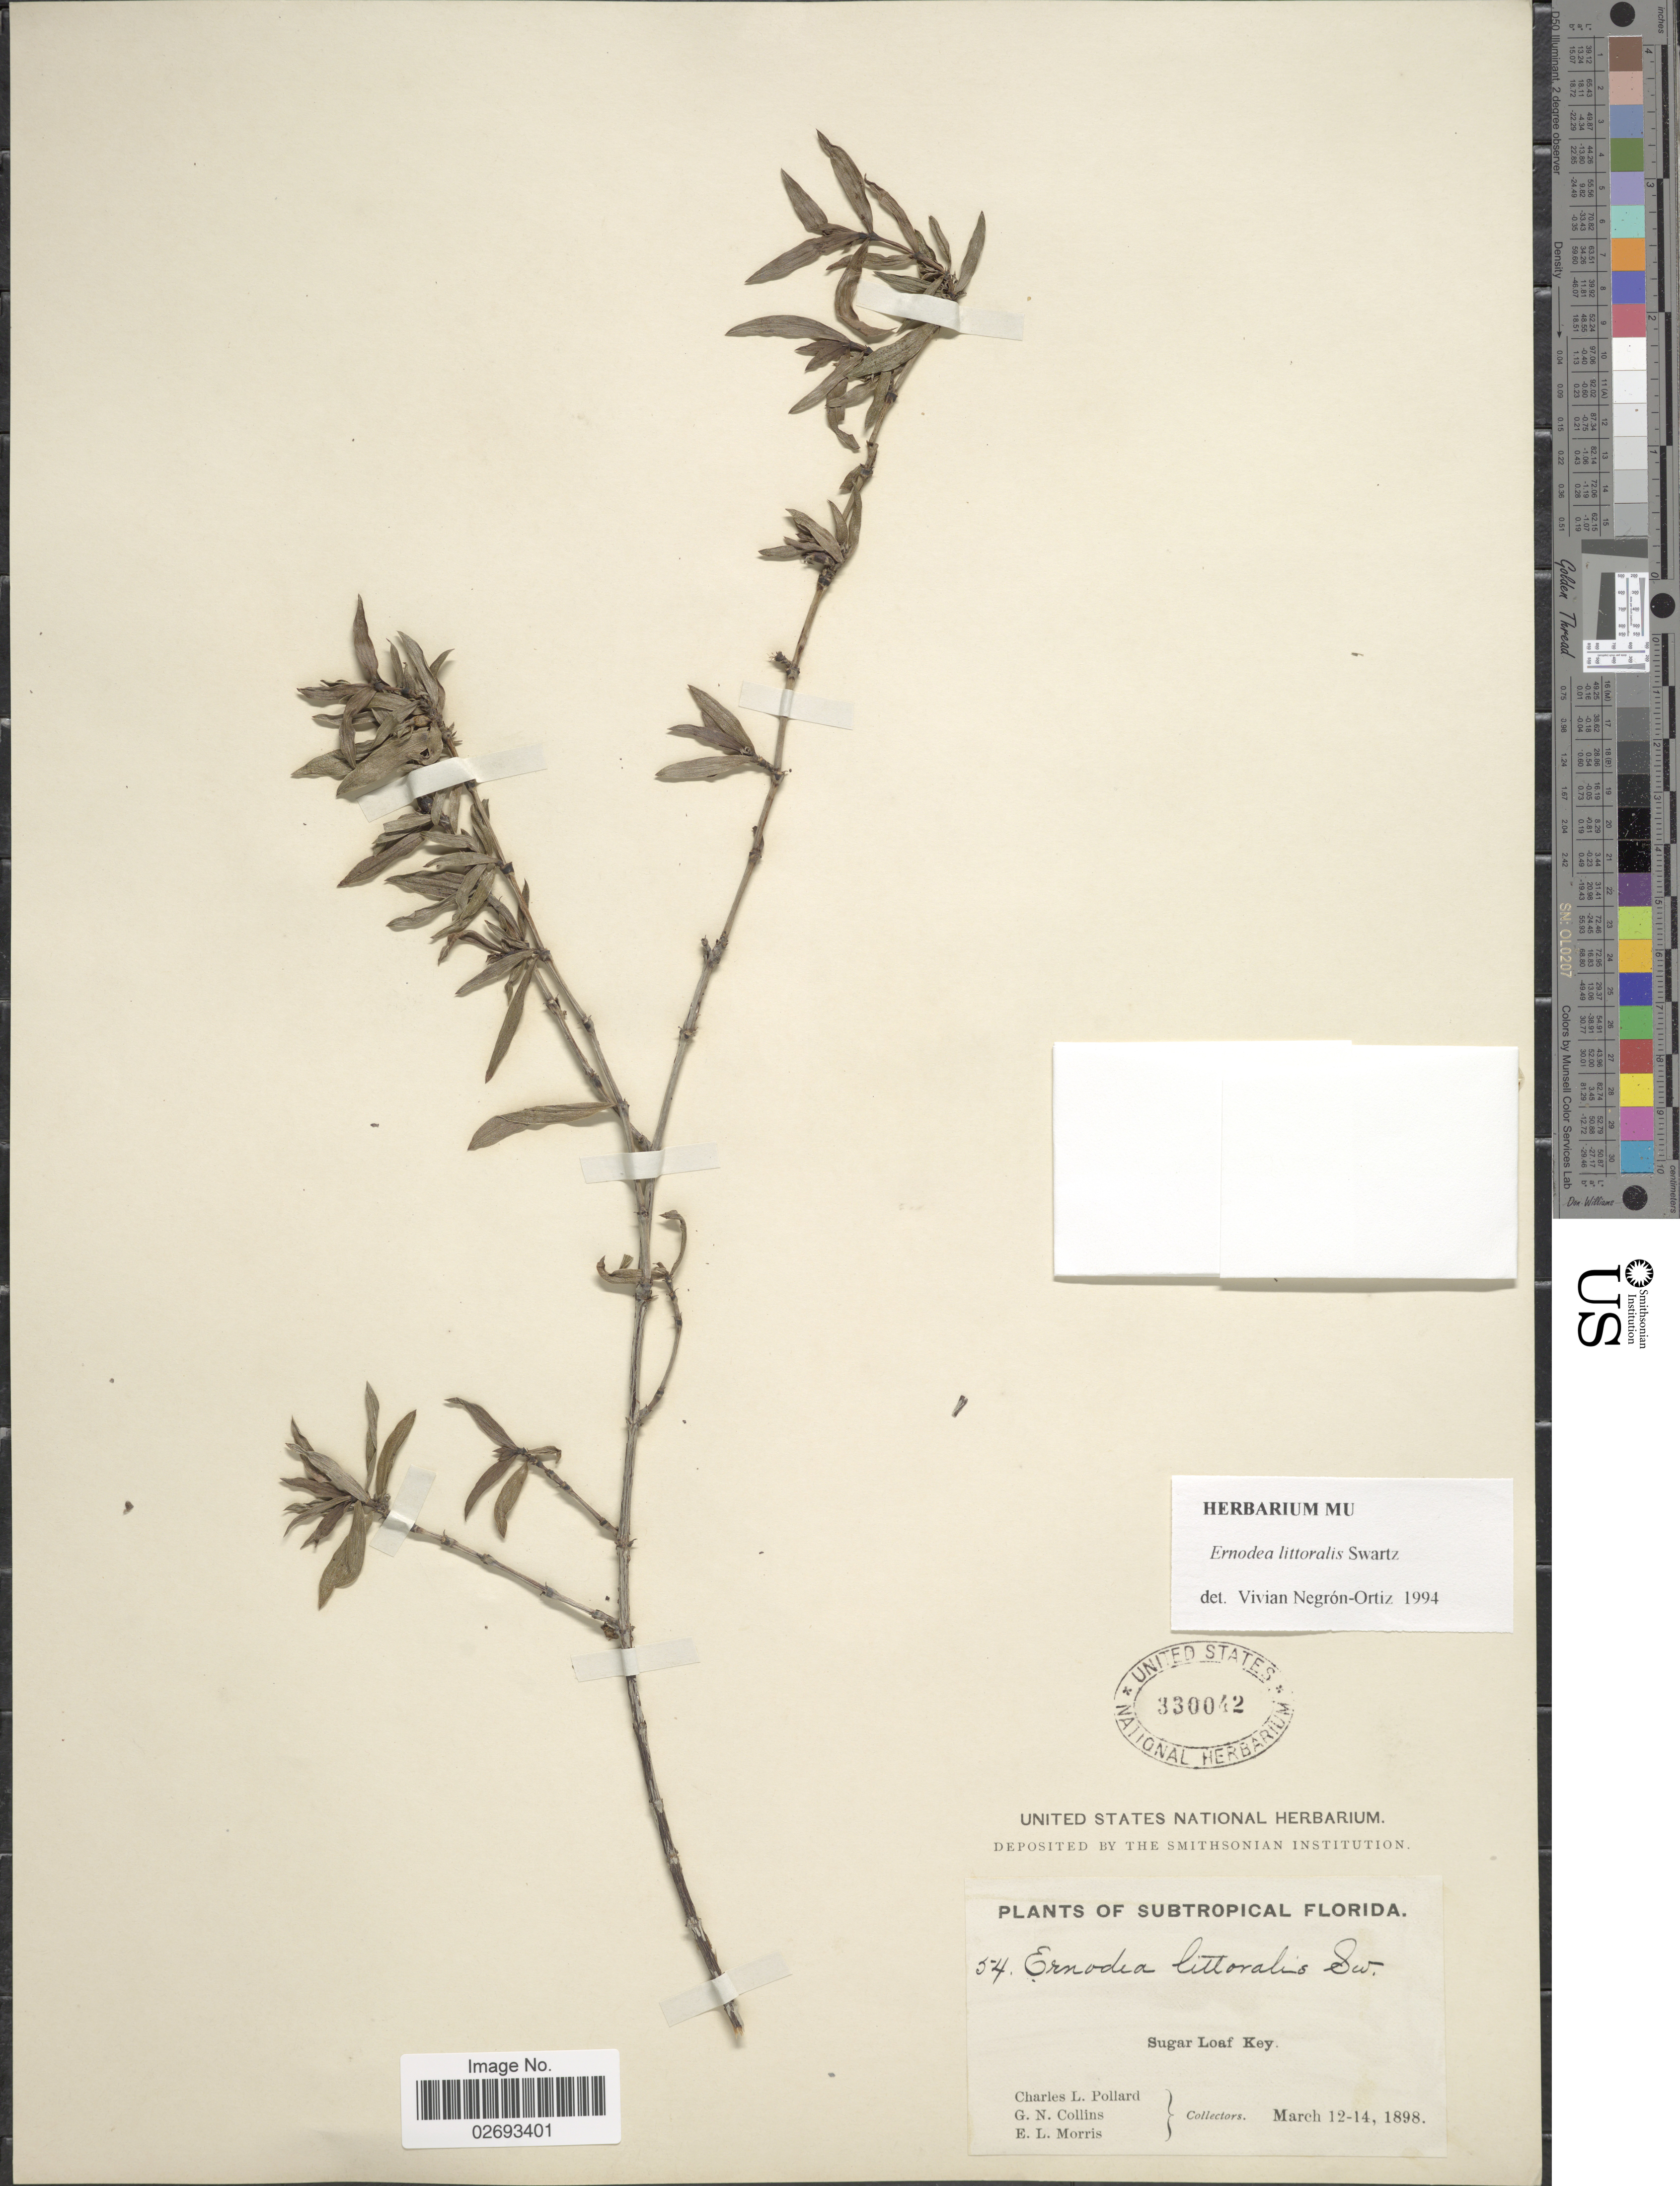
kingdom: Plantae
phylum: Tracheophyta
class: Magnoliopsida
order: Gentianales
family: Rubiaceae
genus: Ernodea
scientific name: Ernodea littoralis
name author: Sw.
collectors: C. L. Pollard, G. Collins & E. Morris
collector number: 54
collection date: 1898-03-12/1898-03-14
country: United States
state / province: Florida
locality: Subtropical Florida. Sugar Loaf Key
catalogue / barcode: US 330042